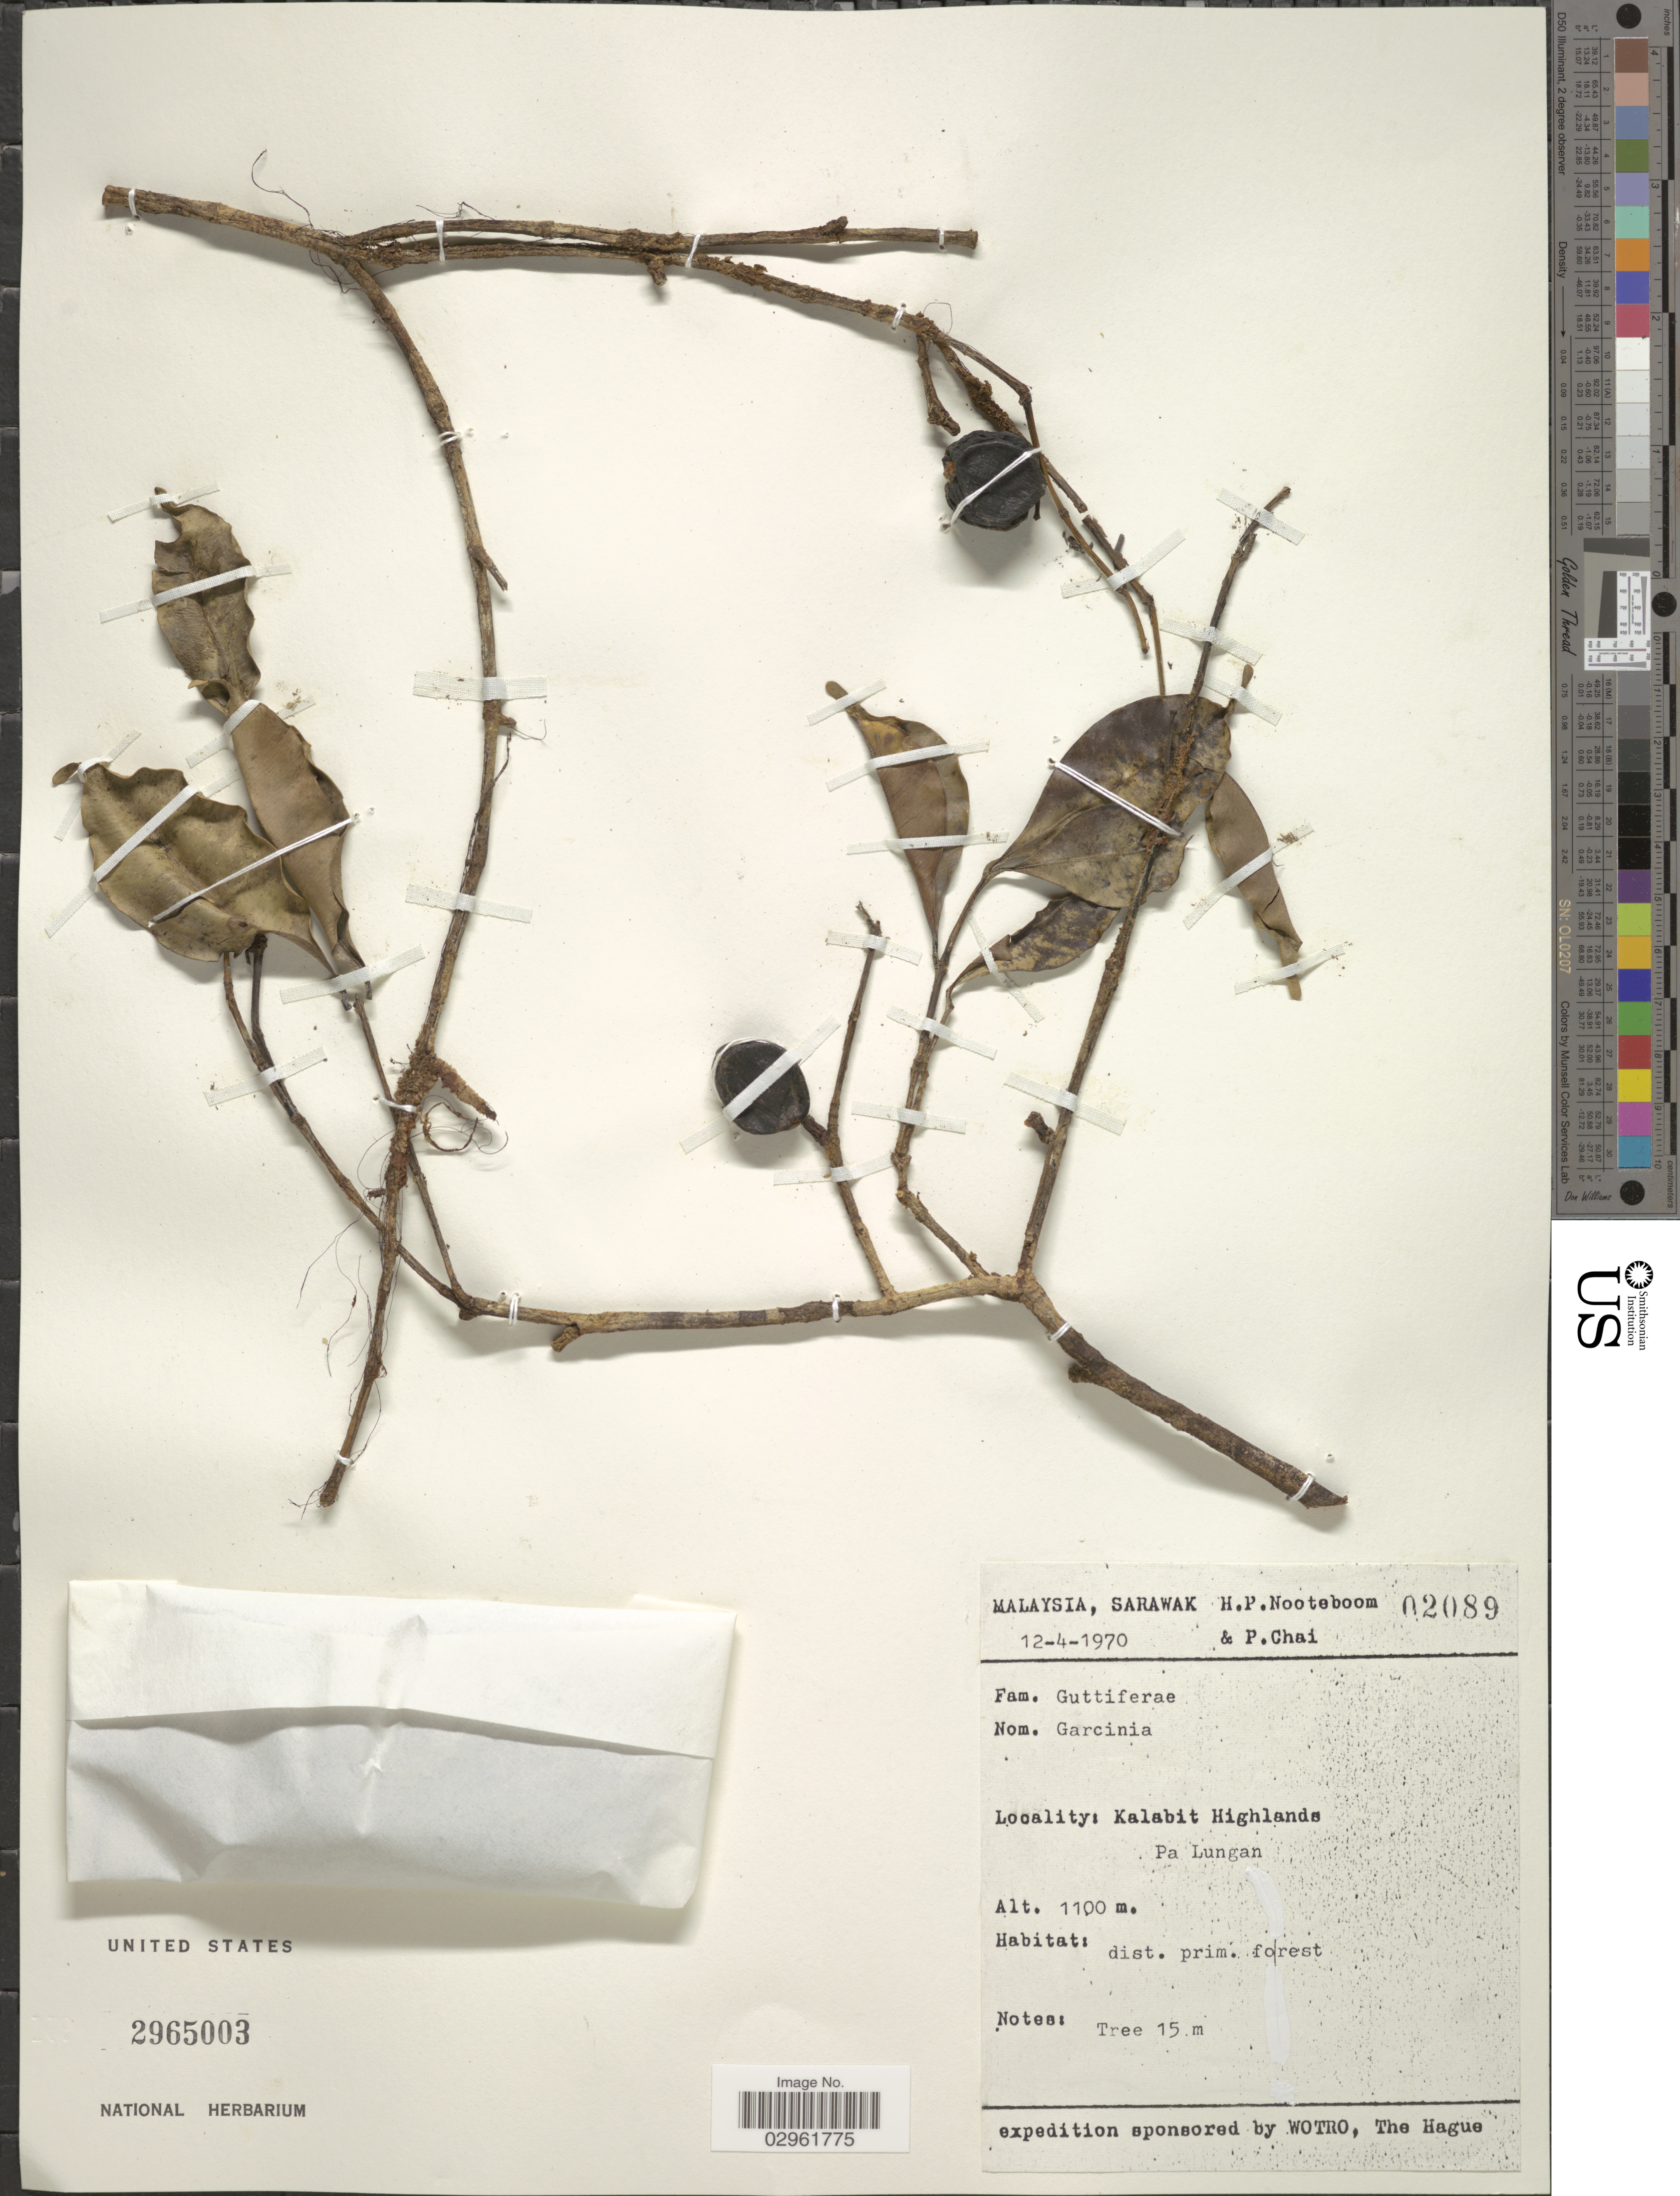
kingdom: Plantae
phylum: Tracheophyta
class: Magnoliopsida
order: Malpighiales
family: Clusiaceae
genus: Garcinia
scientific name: Garcinia sp.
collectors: H. P. Nooteboom & P. Chai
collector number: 02089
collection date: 1970-04-12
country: Malaysia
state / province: Sarawak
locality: Kalabit Highlands, Pa Lungan.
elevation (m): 1100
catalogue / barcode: US 2965003